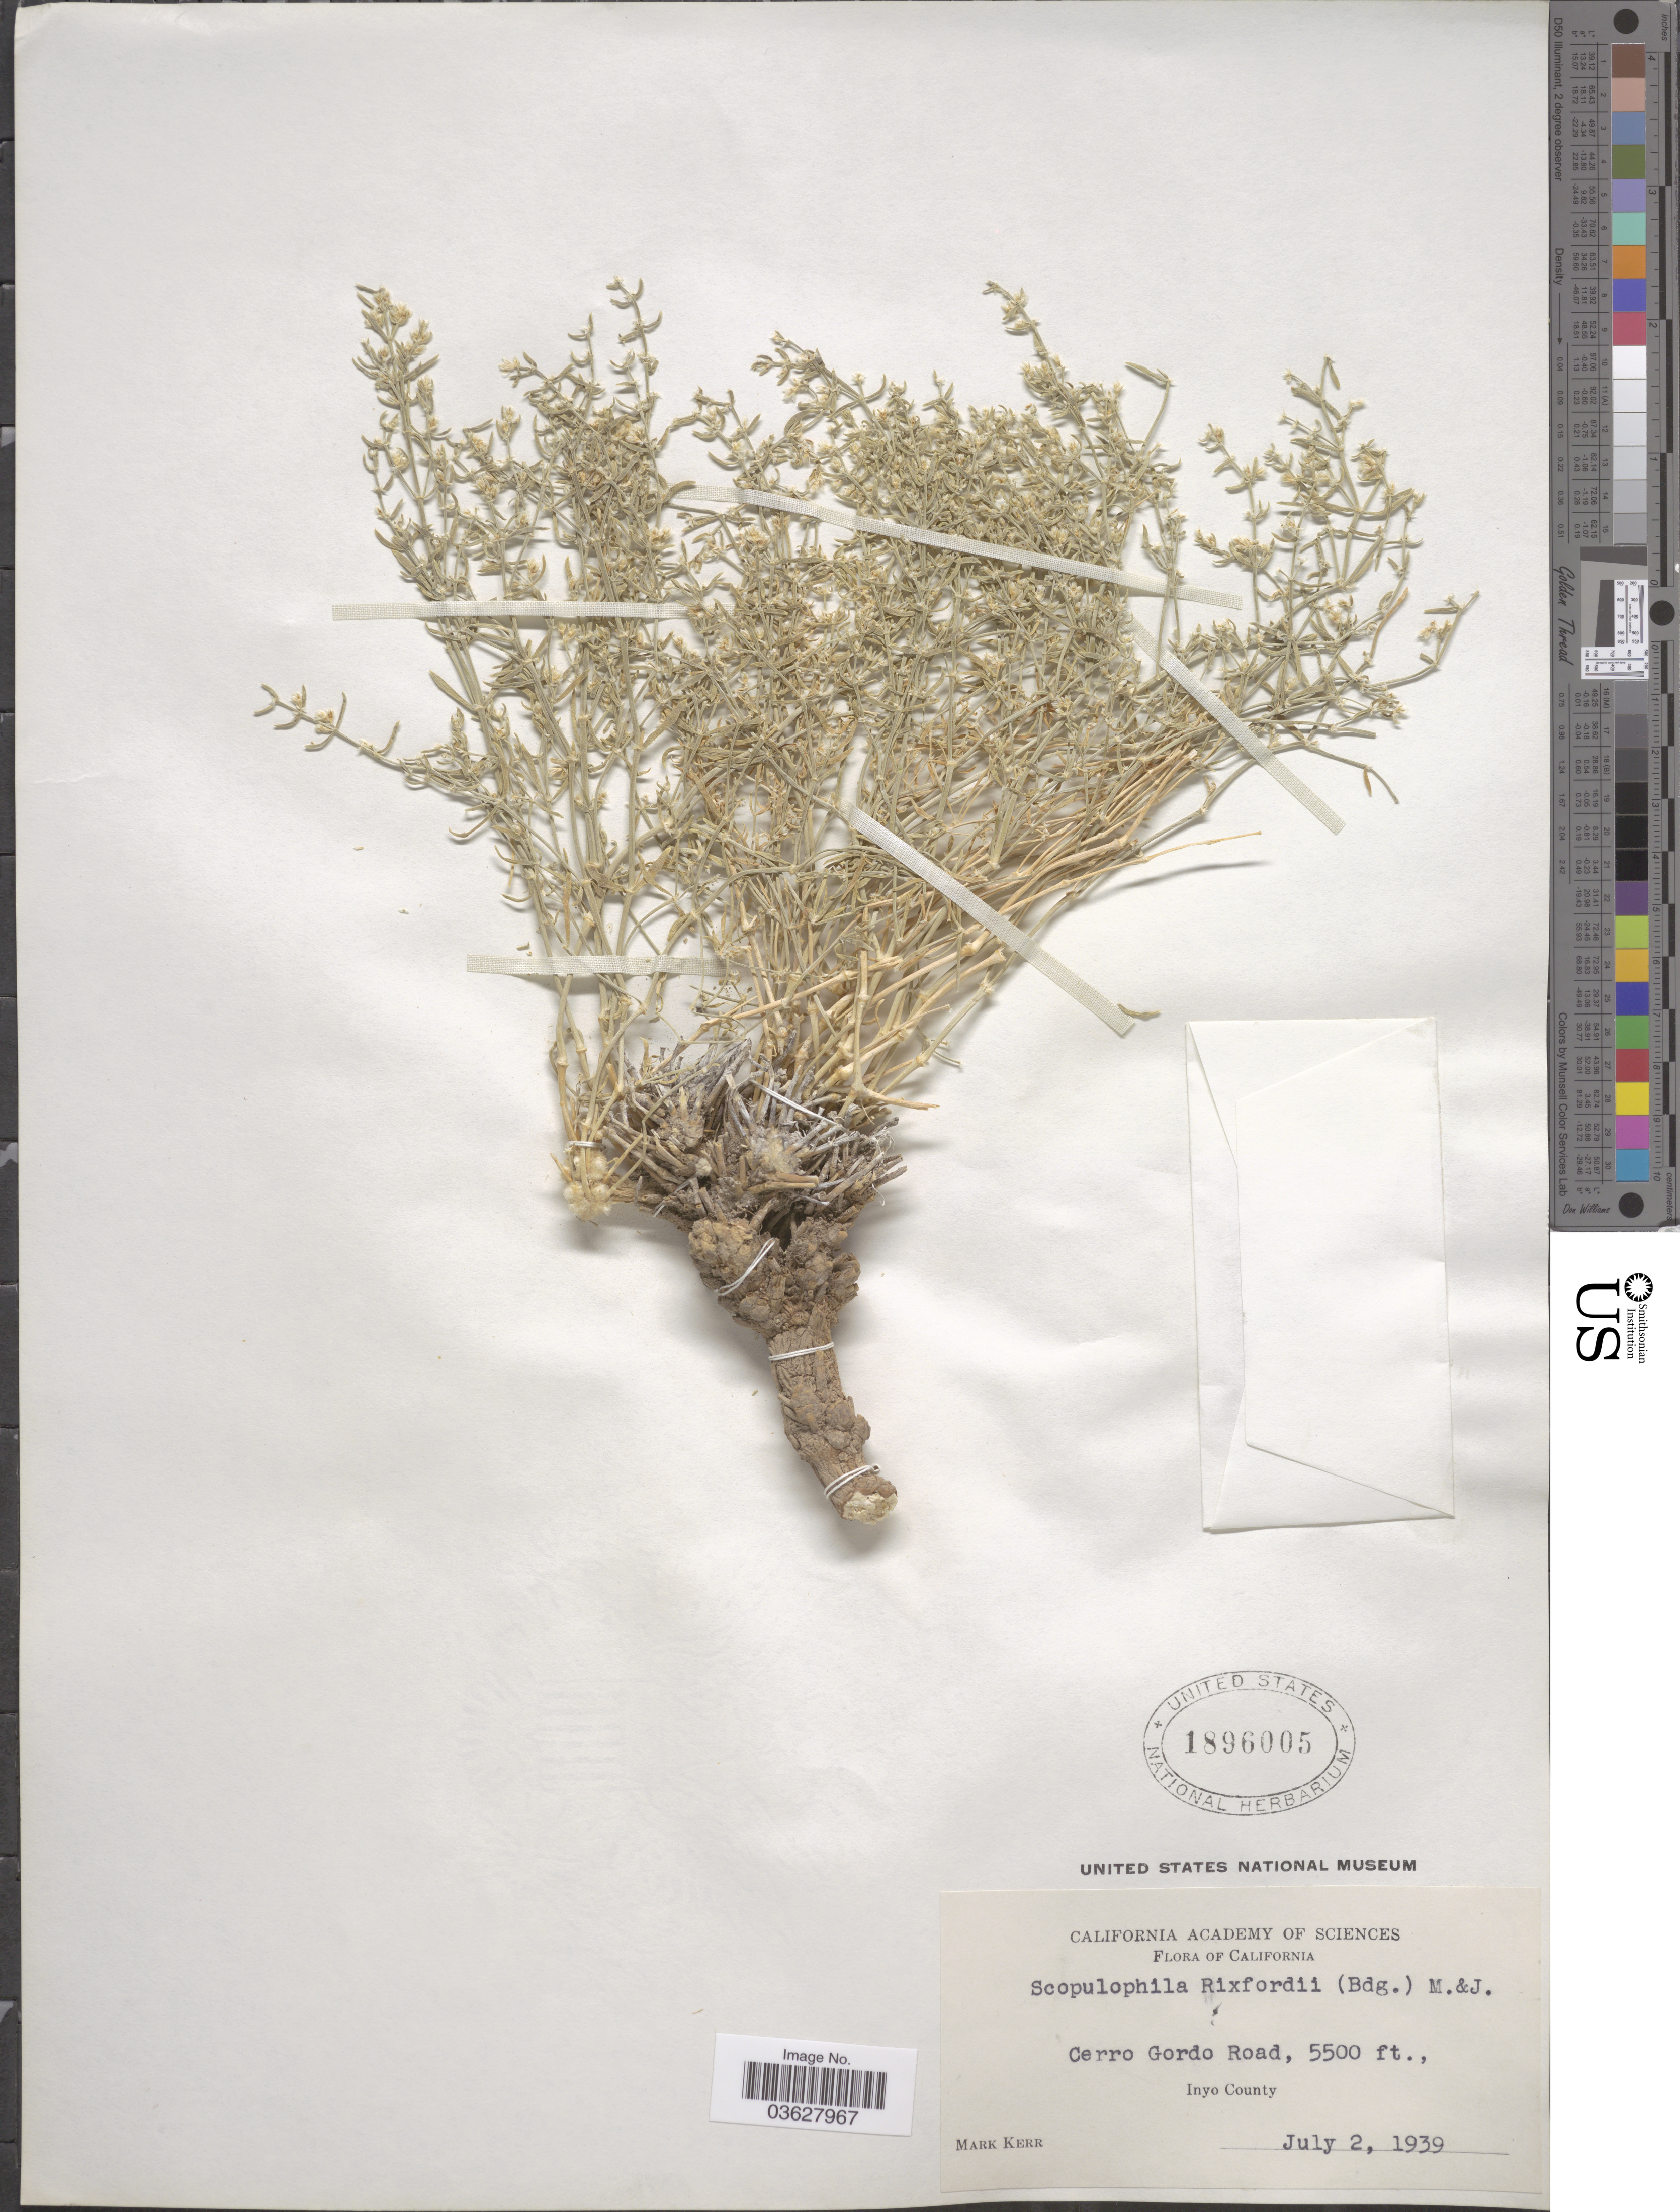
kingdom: Plantae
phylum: Tracheophyta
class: Magnoliopsida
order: Caryophyllales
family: Caryophyllaceae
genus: Achyronychia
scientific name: Achyronychia rixfordii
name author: Brandegee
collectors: M. Kerr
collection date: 1939-07-02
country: United States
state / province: California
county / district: Inyo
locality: Cerro Gordo Road. Inyo County.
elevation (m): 1676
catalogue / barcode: US 1896005